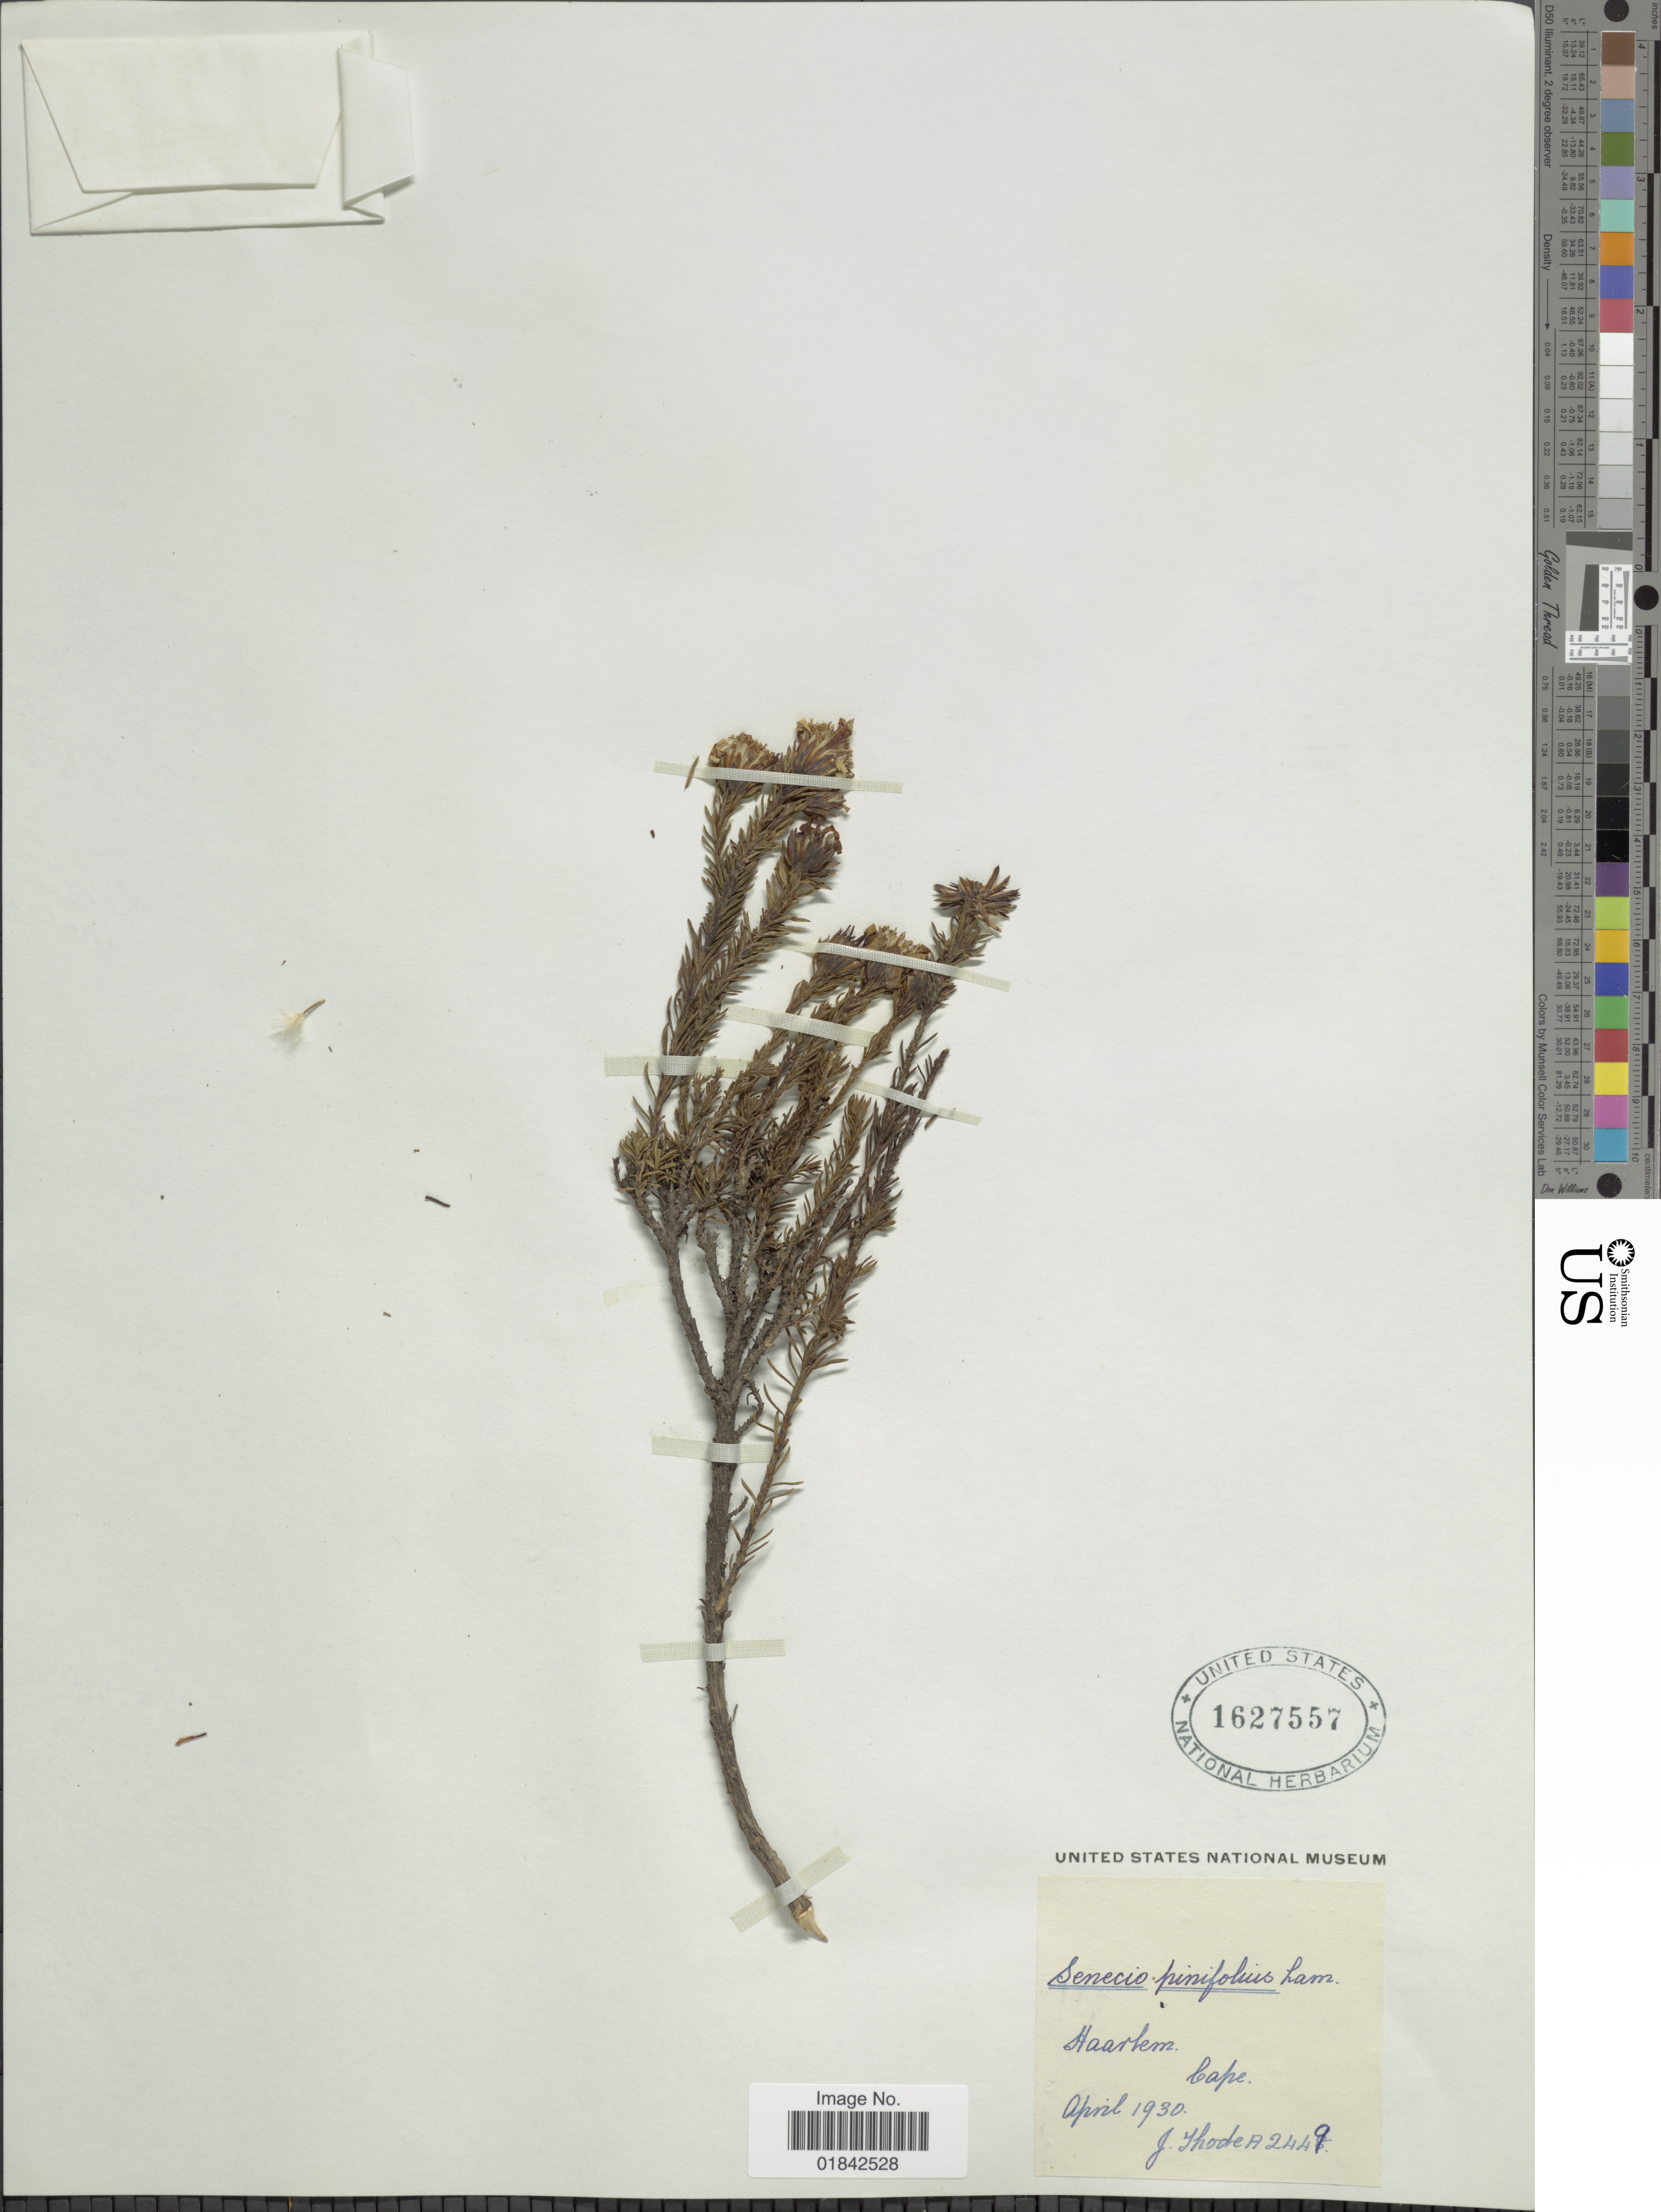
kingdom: Plantae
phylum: Tracheophyta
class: Magnoliopsida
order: Asterales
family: Asteraceae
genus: Senecio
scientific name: Senecio pinifolius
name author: (L.) Lam.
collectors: J. Thode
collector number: A2449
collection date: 1930-04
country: South Africa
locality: Haarlem. Cape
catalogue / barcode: US 1627557